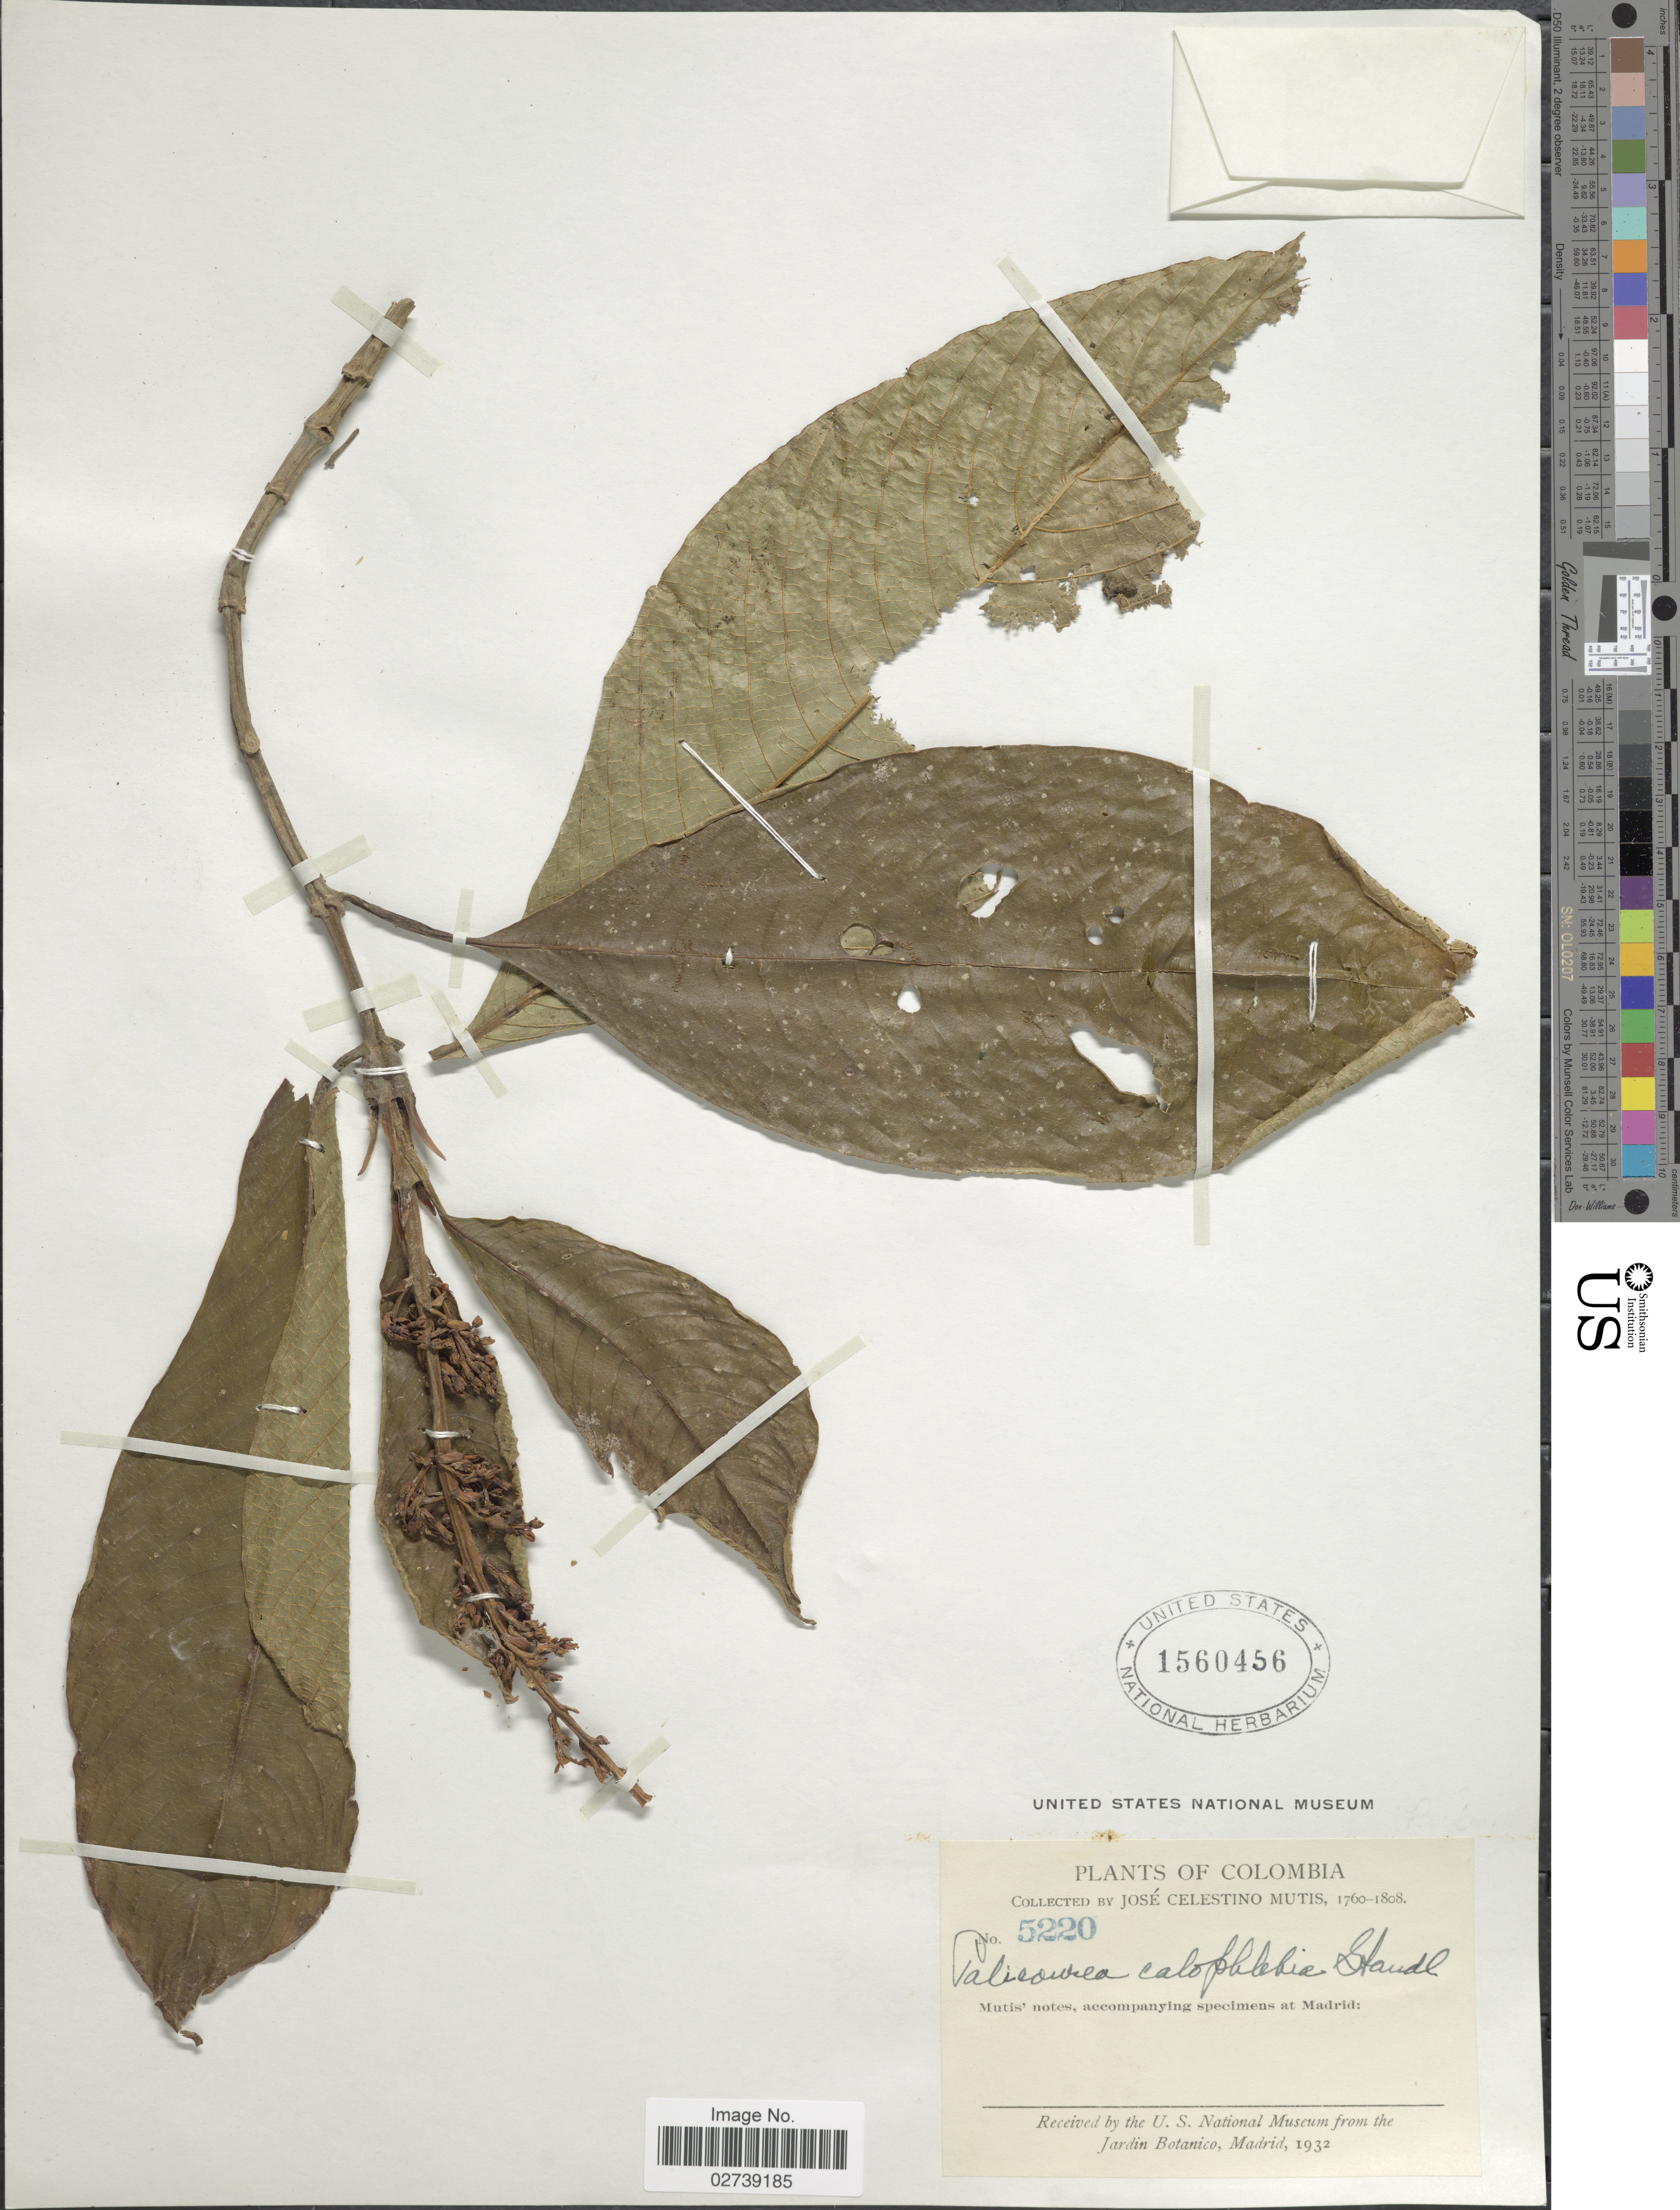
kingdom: Plantae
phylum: Tracheophyta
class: Magnoliopsida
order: Gentianales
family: Rubiaceae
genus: Palicourea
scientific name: Palicourea calophlebia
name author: Standl.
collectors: J. C. B. Mutis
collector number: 5220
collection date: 1760/1808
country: Colombia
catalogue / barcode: US 1560456